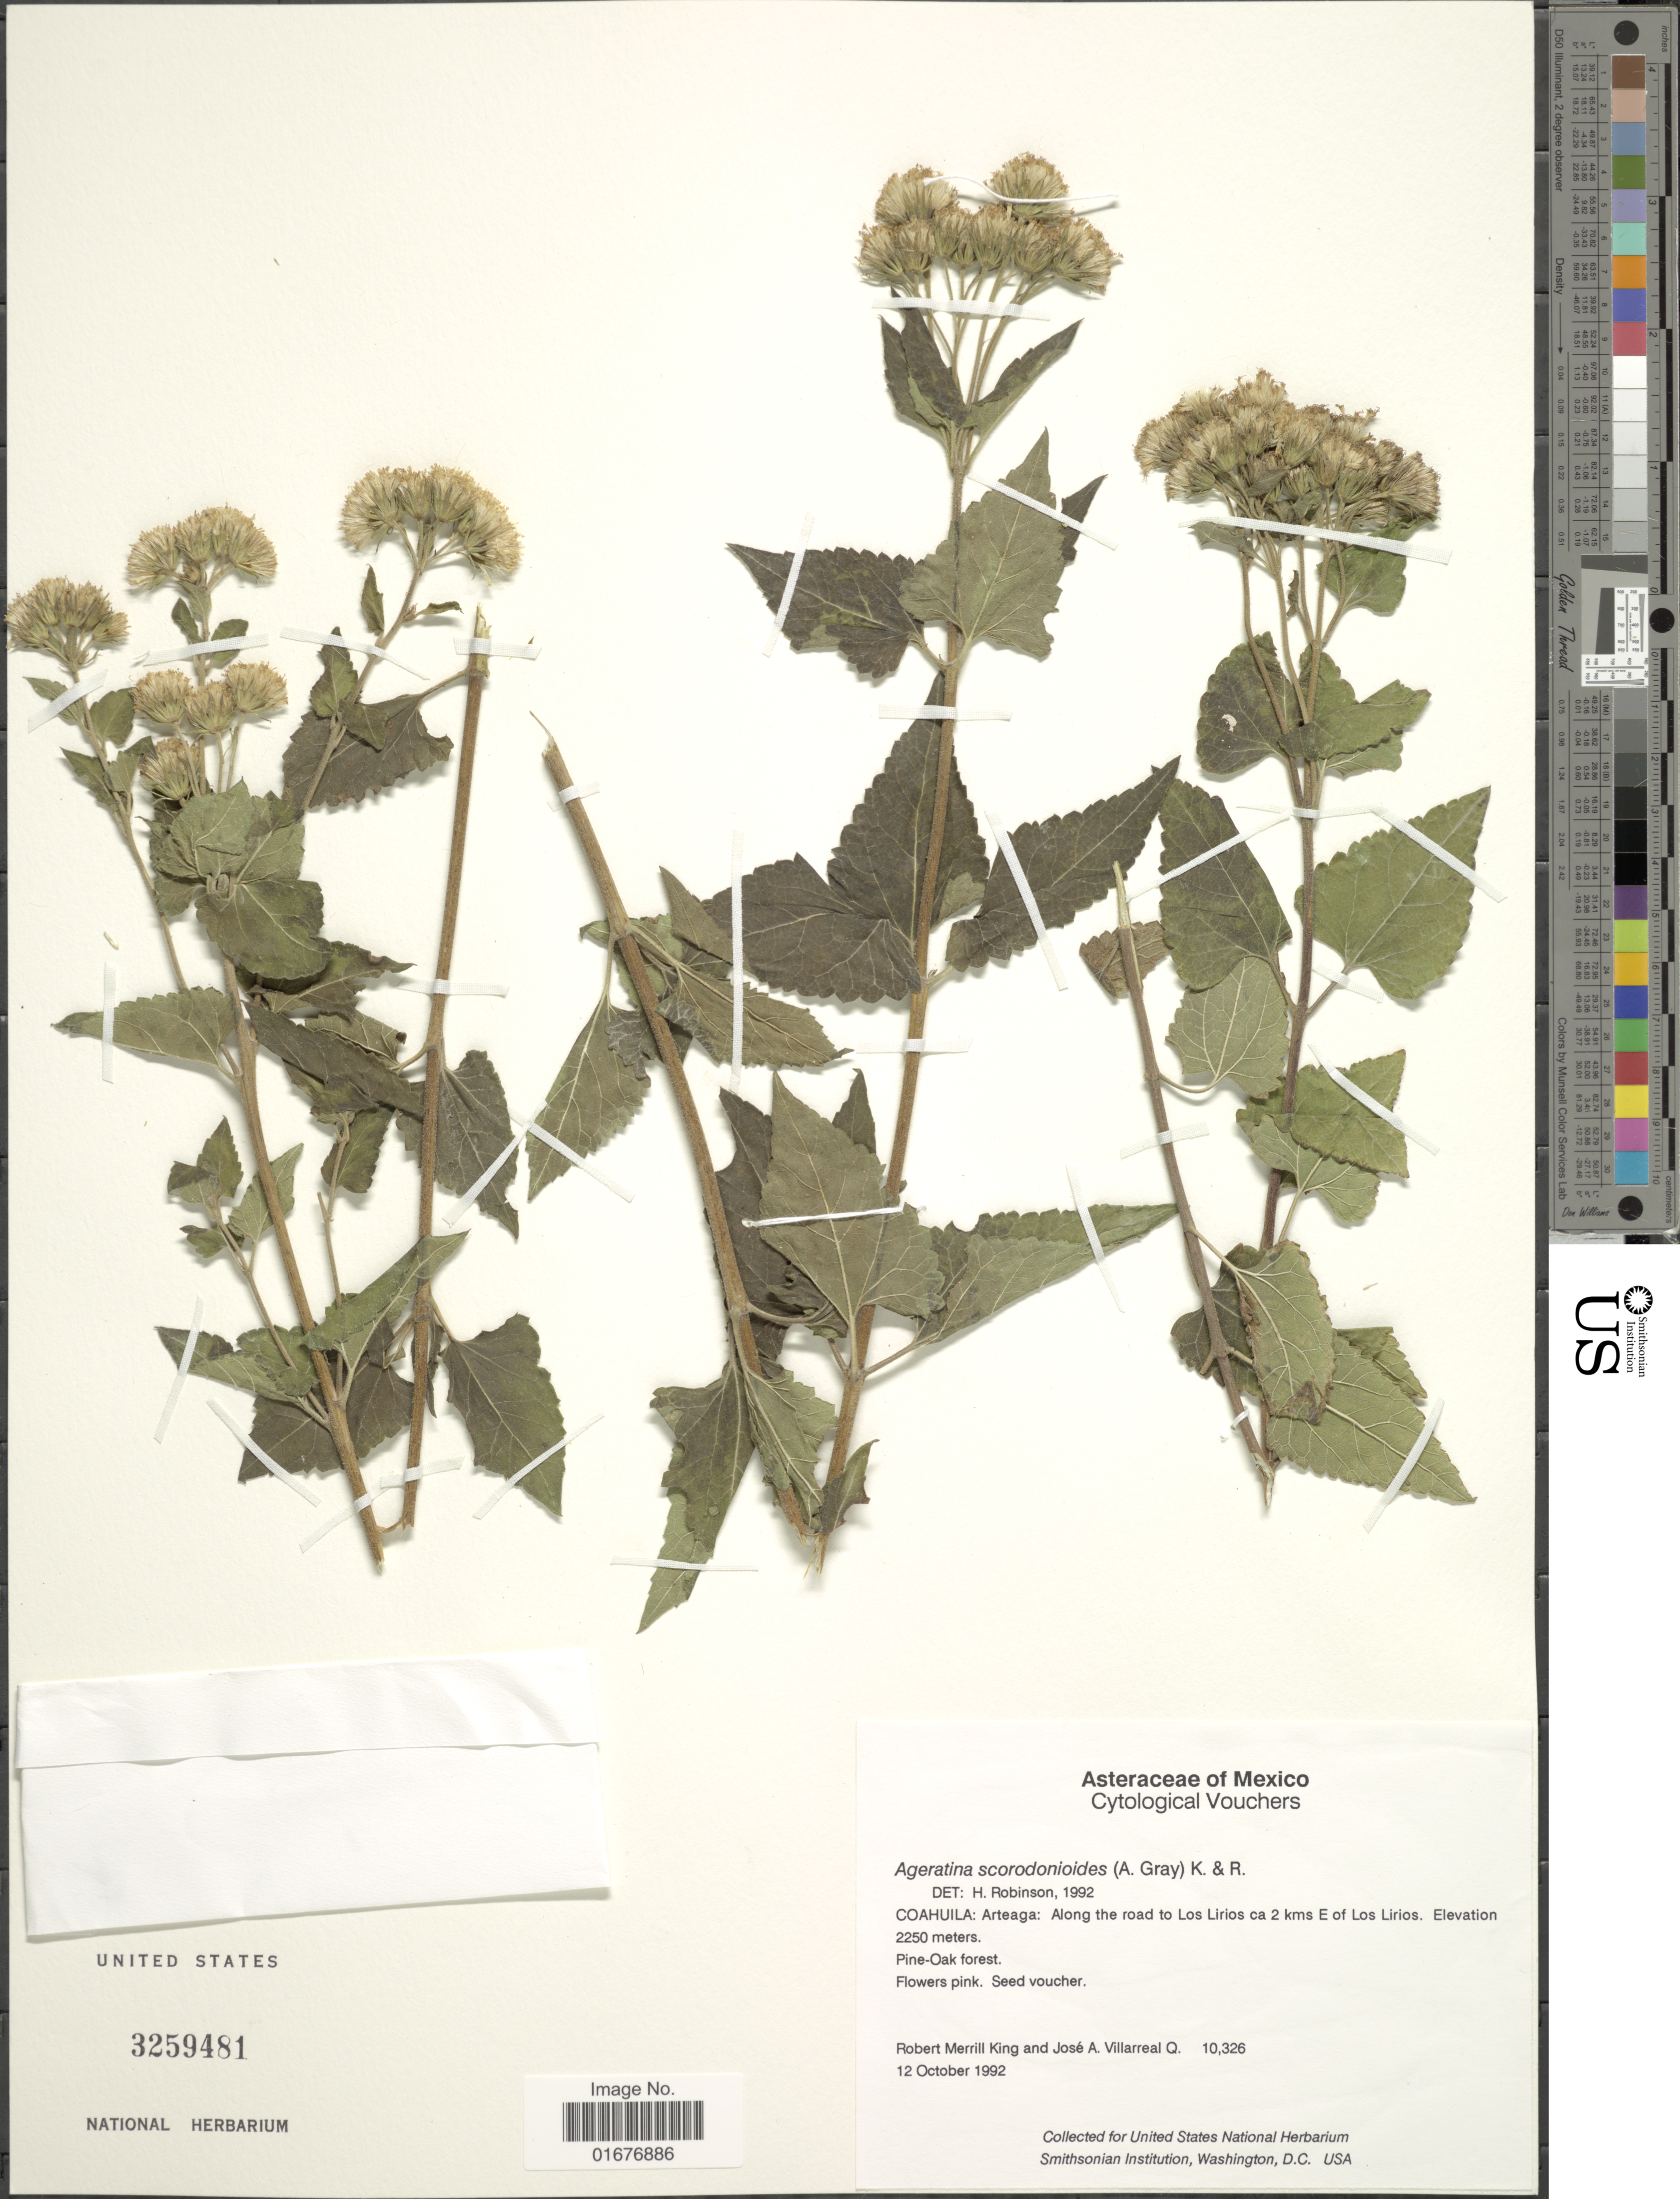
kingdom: Plantae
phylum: Tracheophyta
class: Magnoliopsida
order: Asterales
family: Asteraceae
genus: Ageratina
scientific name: Ageratina scorodonioides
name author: (A. Gray) R.M. King & H. Rob.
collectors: R. M. King & J. Villarreal-Quintanilla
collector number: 10326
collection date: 1992-10-12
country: Mexico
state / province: Coahuila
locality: Coahuila: Arteaga: Along the road to Los Lirios ca 2 kms E of Los Lirios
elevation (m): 2250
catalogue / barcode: US 3259481